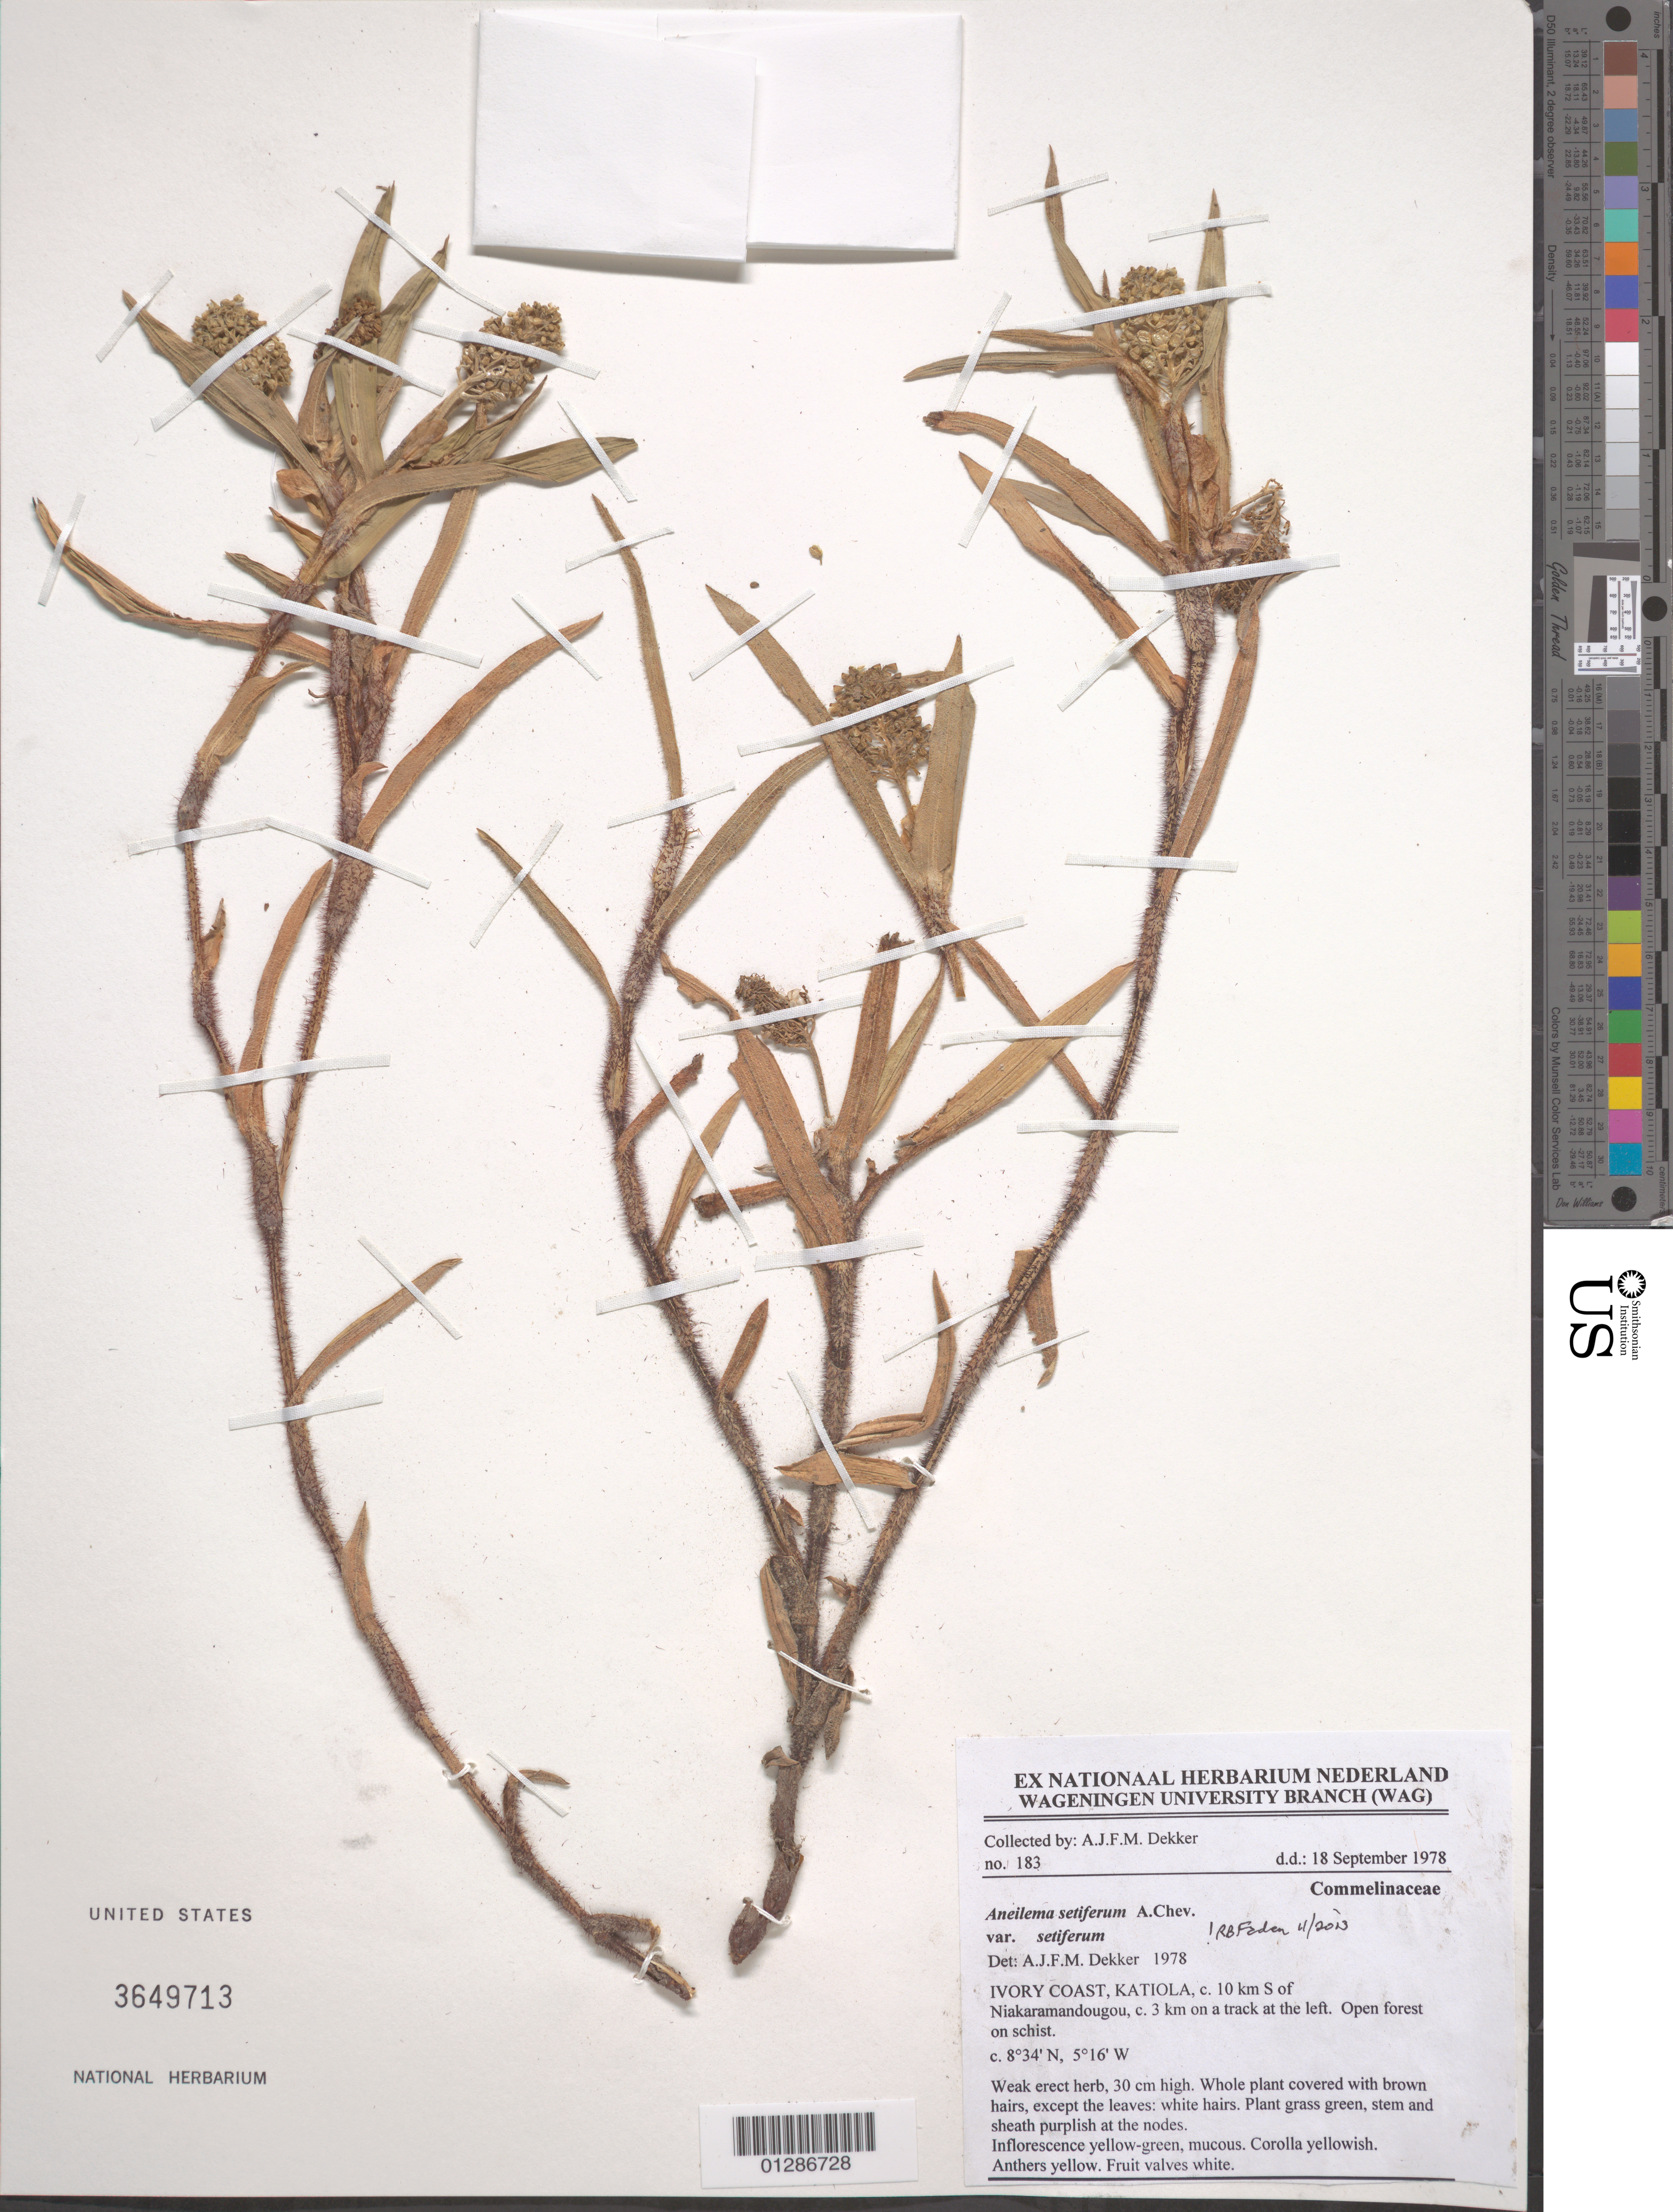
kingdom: Plantae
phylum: Tracheophyta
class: Liliopsida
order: Commelinales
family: Commelinaceae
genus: Aneilema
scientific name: Aneilema setiferum var. setiferum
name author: A. Chev.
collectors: A. Dekker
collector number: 183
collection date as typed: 18 Sep 1978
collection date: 1978-09-18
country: Ivory Coast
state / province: Vallée du Bandama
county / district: Hambol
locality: C. 10 km S of Niakaramandougou, c 3 km on track at the left.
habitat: Weak erect herb.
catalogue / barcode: US 3649713